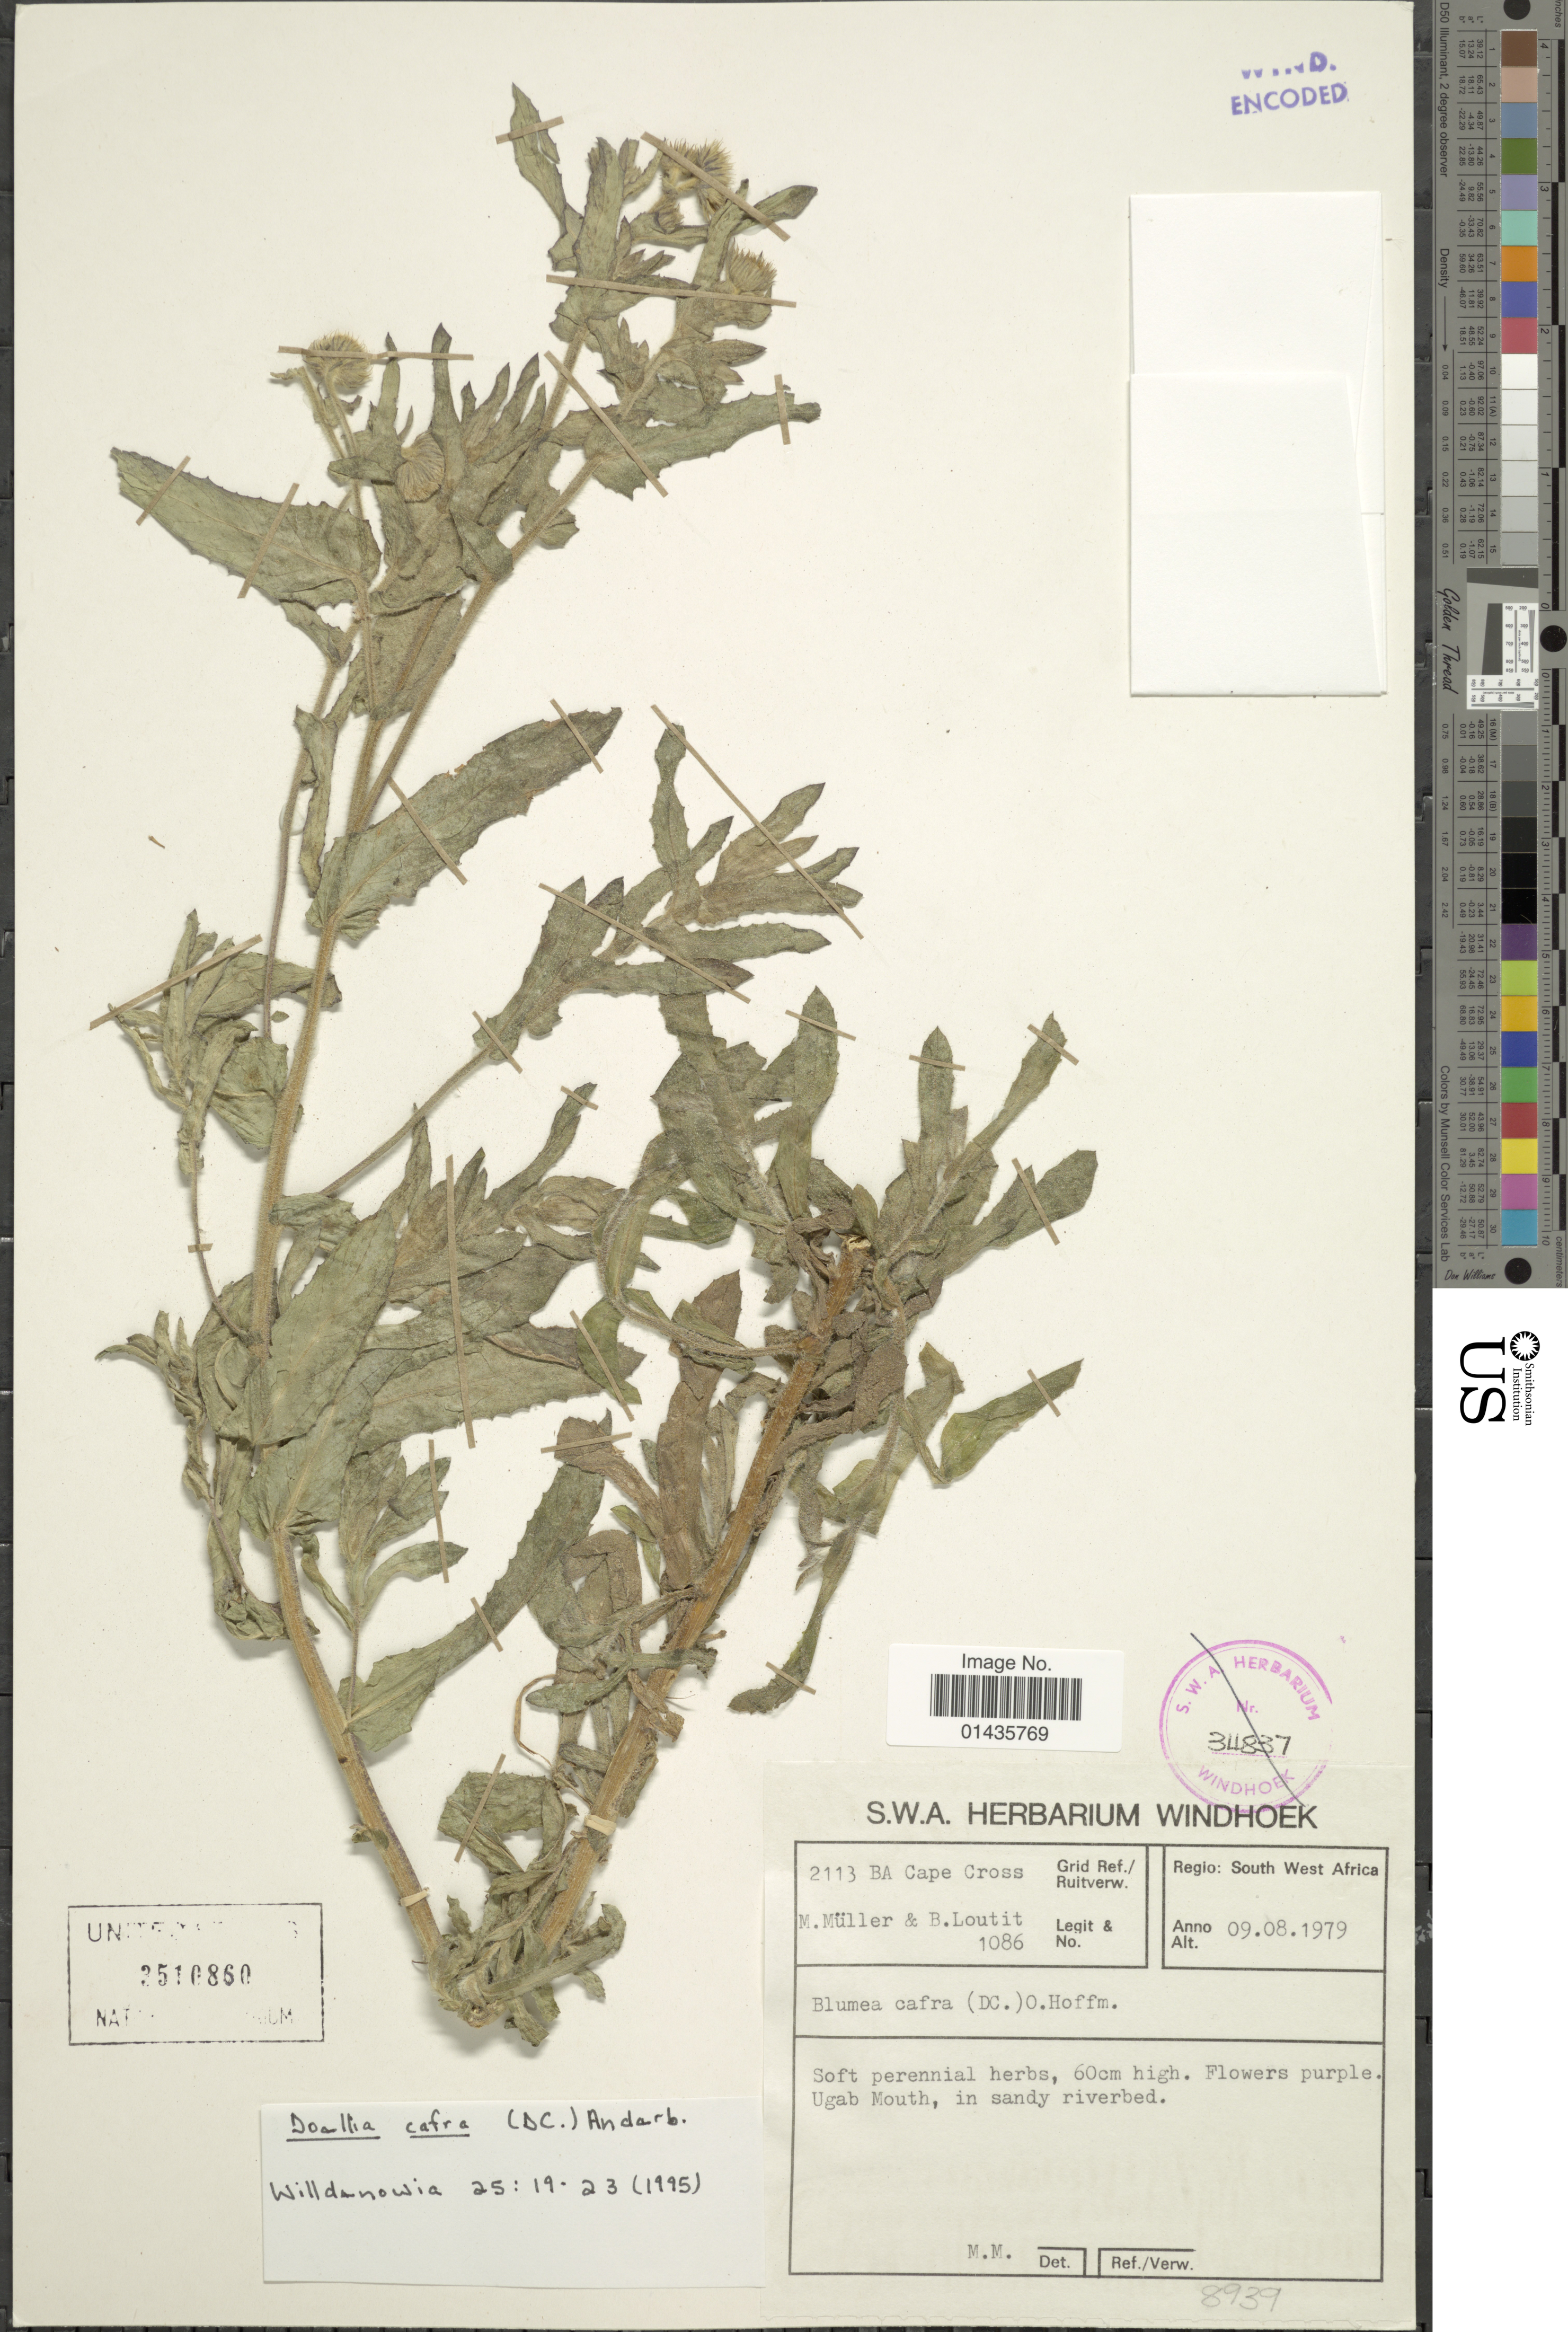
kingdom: Plantae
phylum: Tracheophyta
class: Magnoliopsida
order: Asterales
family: Asteraceae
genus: Doellia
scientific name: Doellia cafra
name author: (DC.) Anderb.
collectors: M. Muller & B. Loutit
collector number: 1086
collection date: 1979-08-09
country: Namibia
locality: South West Africa, Ugab Mouth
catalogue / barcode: US 3510860